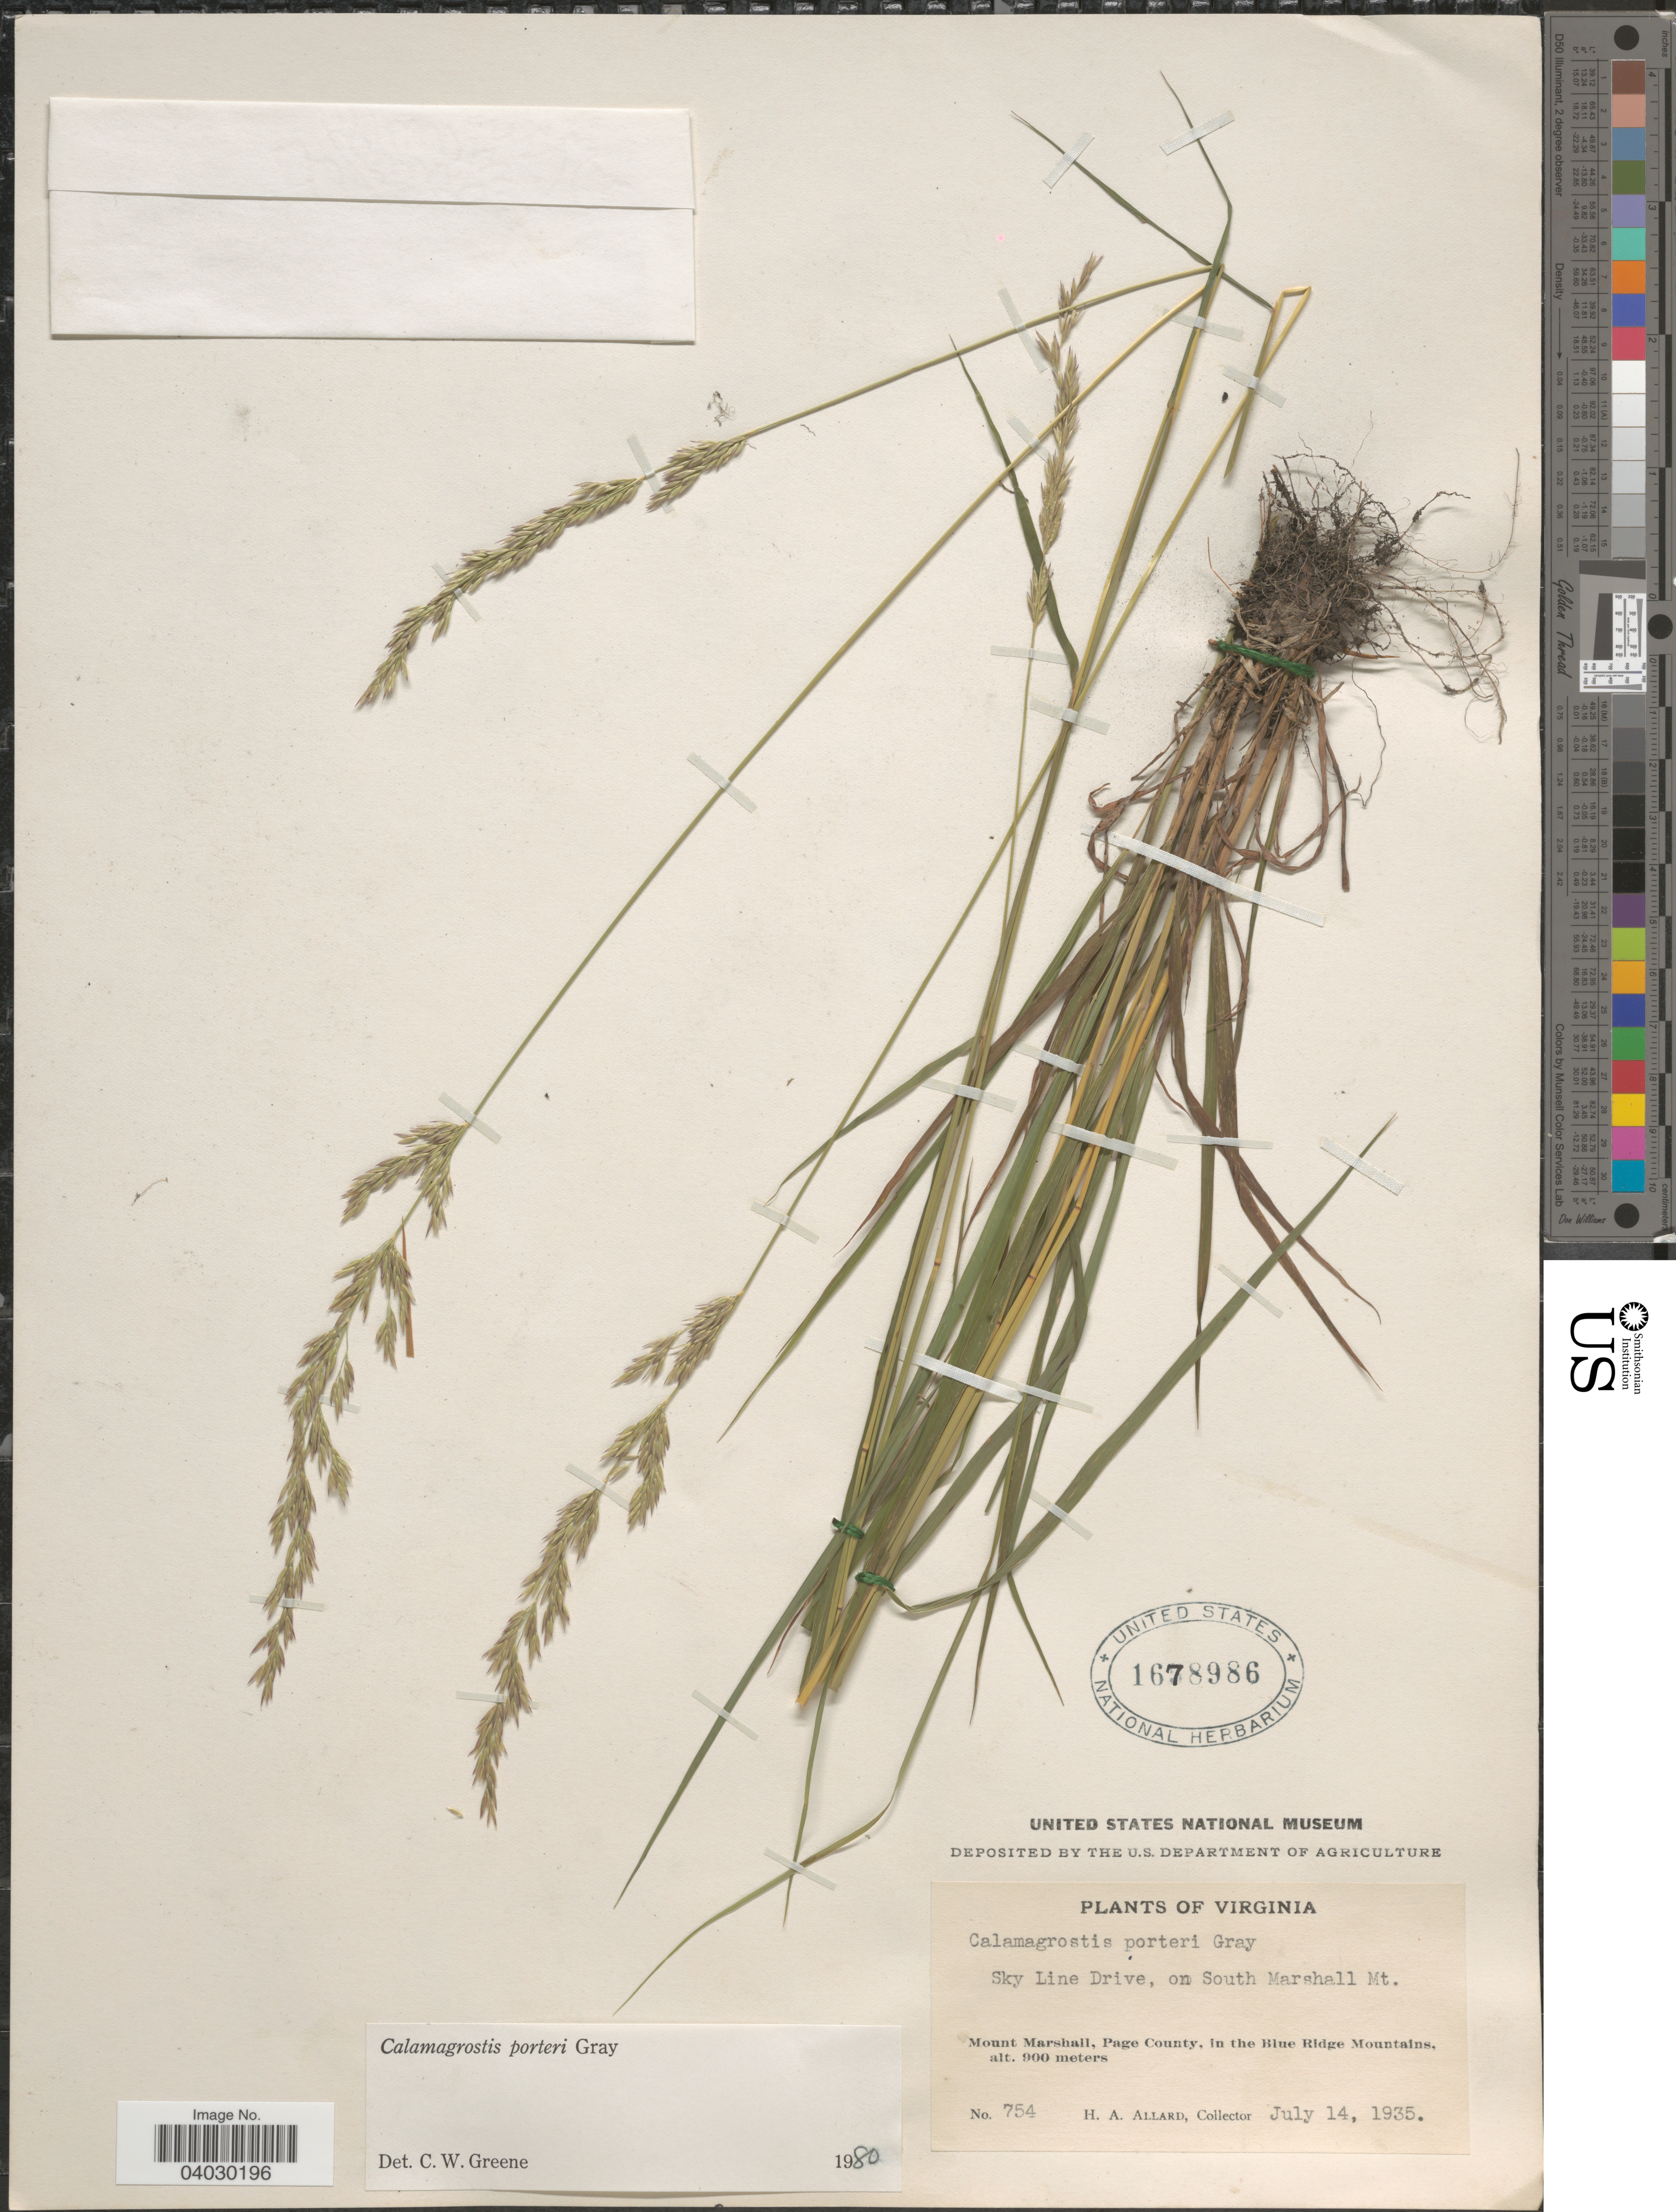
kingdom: Plantae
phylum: Tracheophyta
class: Liliopsida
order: Poales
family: Poaceae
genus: Calamagrostis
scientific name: Calamagrostis porteri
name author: A. Gray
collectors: H. A. Allard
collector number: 754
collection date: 1935-07-14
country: United States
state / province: Virginia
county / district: Page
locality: Sky Line Drive, on South Marshall Mt. Mount Marshall, Page County, in the Blue Ridge Mountains.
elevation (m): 900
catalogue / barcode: US 1678986